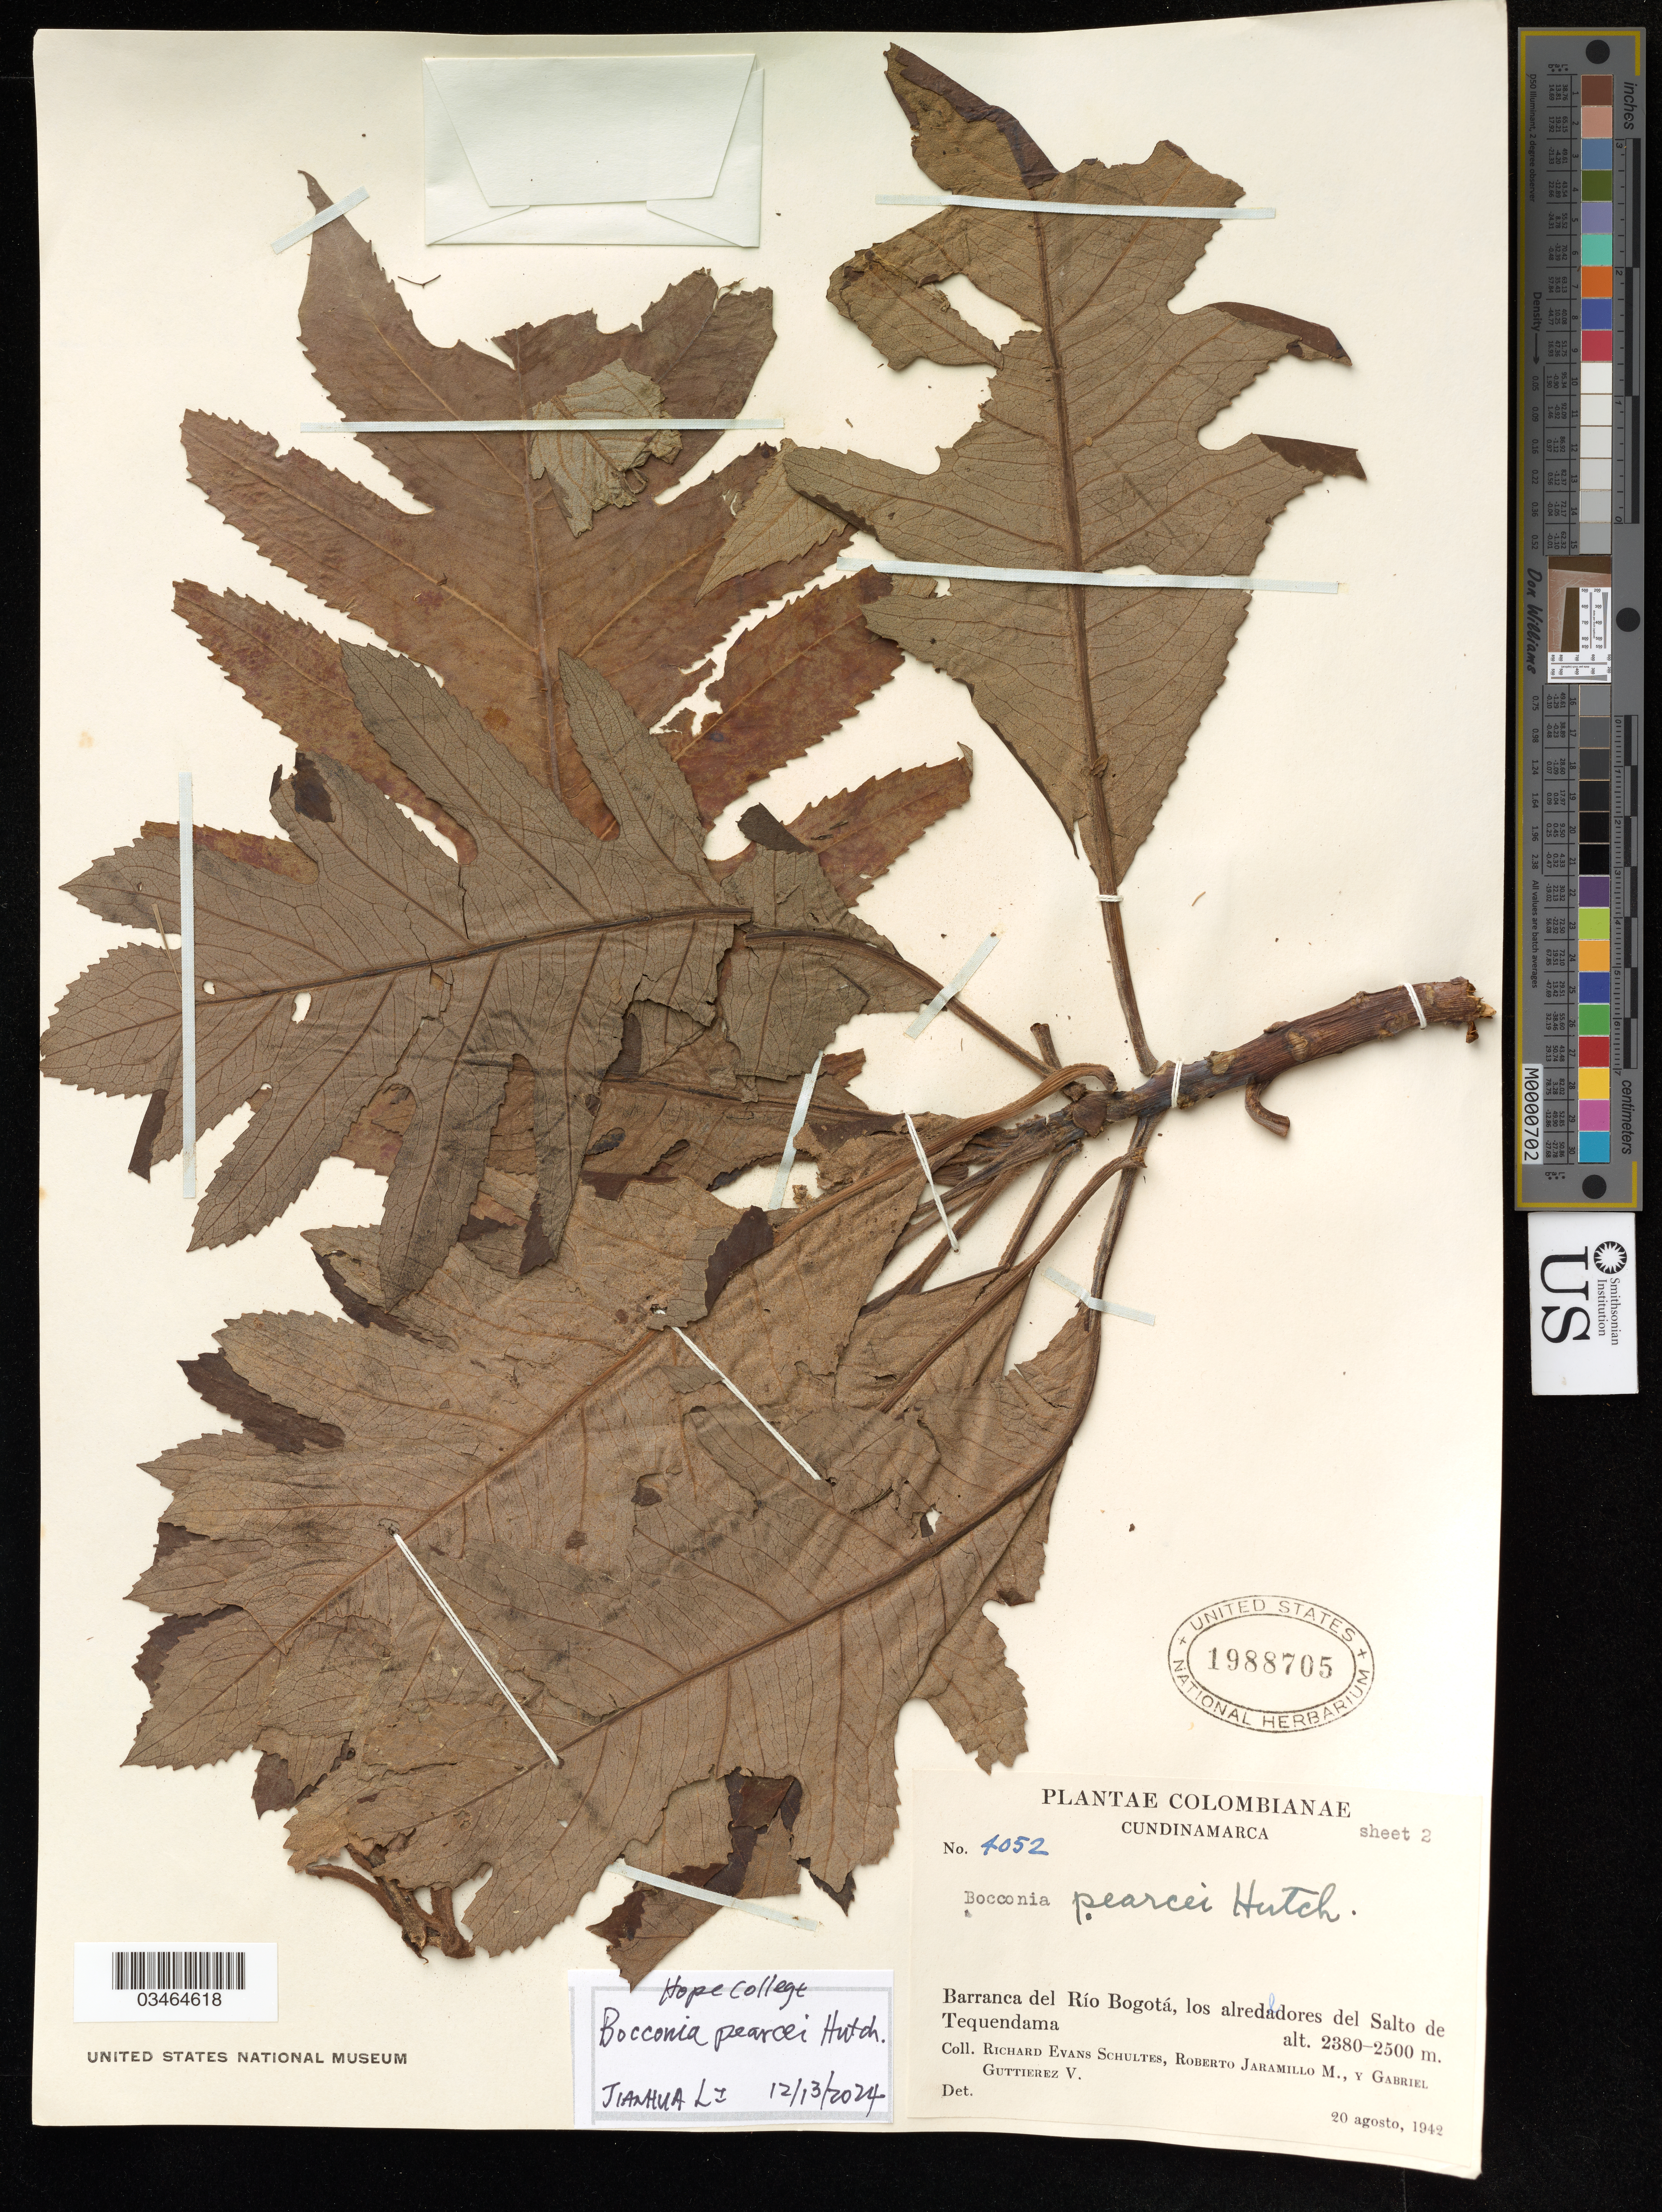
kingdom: Plantae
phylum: Tracheophyta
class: Magnoliopsida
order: Ranunculales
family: Papaveraceae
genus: Bocconia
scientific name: Bocconia pearcei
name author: Hutch.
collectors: R. Schultes, R. Jaramillo M. & G. Gutiérrez V.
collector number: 4052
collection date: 1942-08-20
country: Colombia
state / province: Cundinamarca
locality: Barranca del Río Bogotá, los alrededores del Salto de Tequendama.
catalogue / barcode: US 1988705